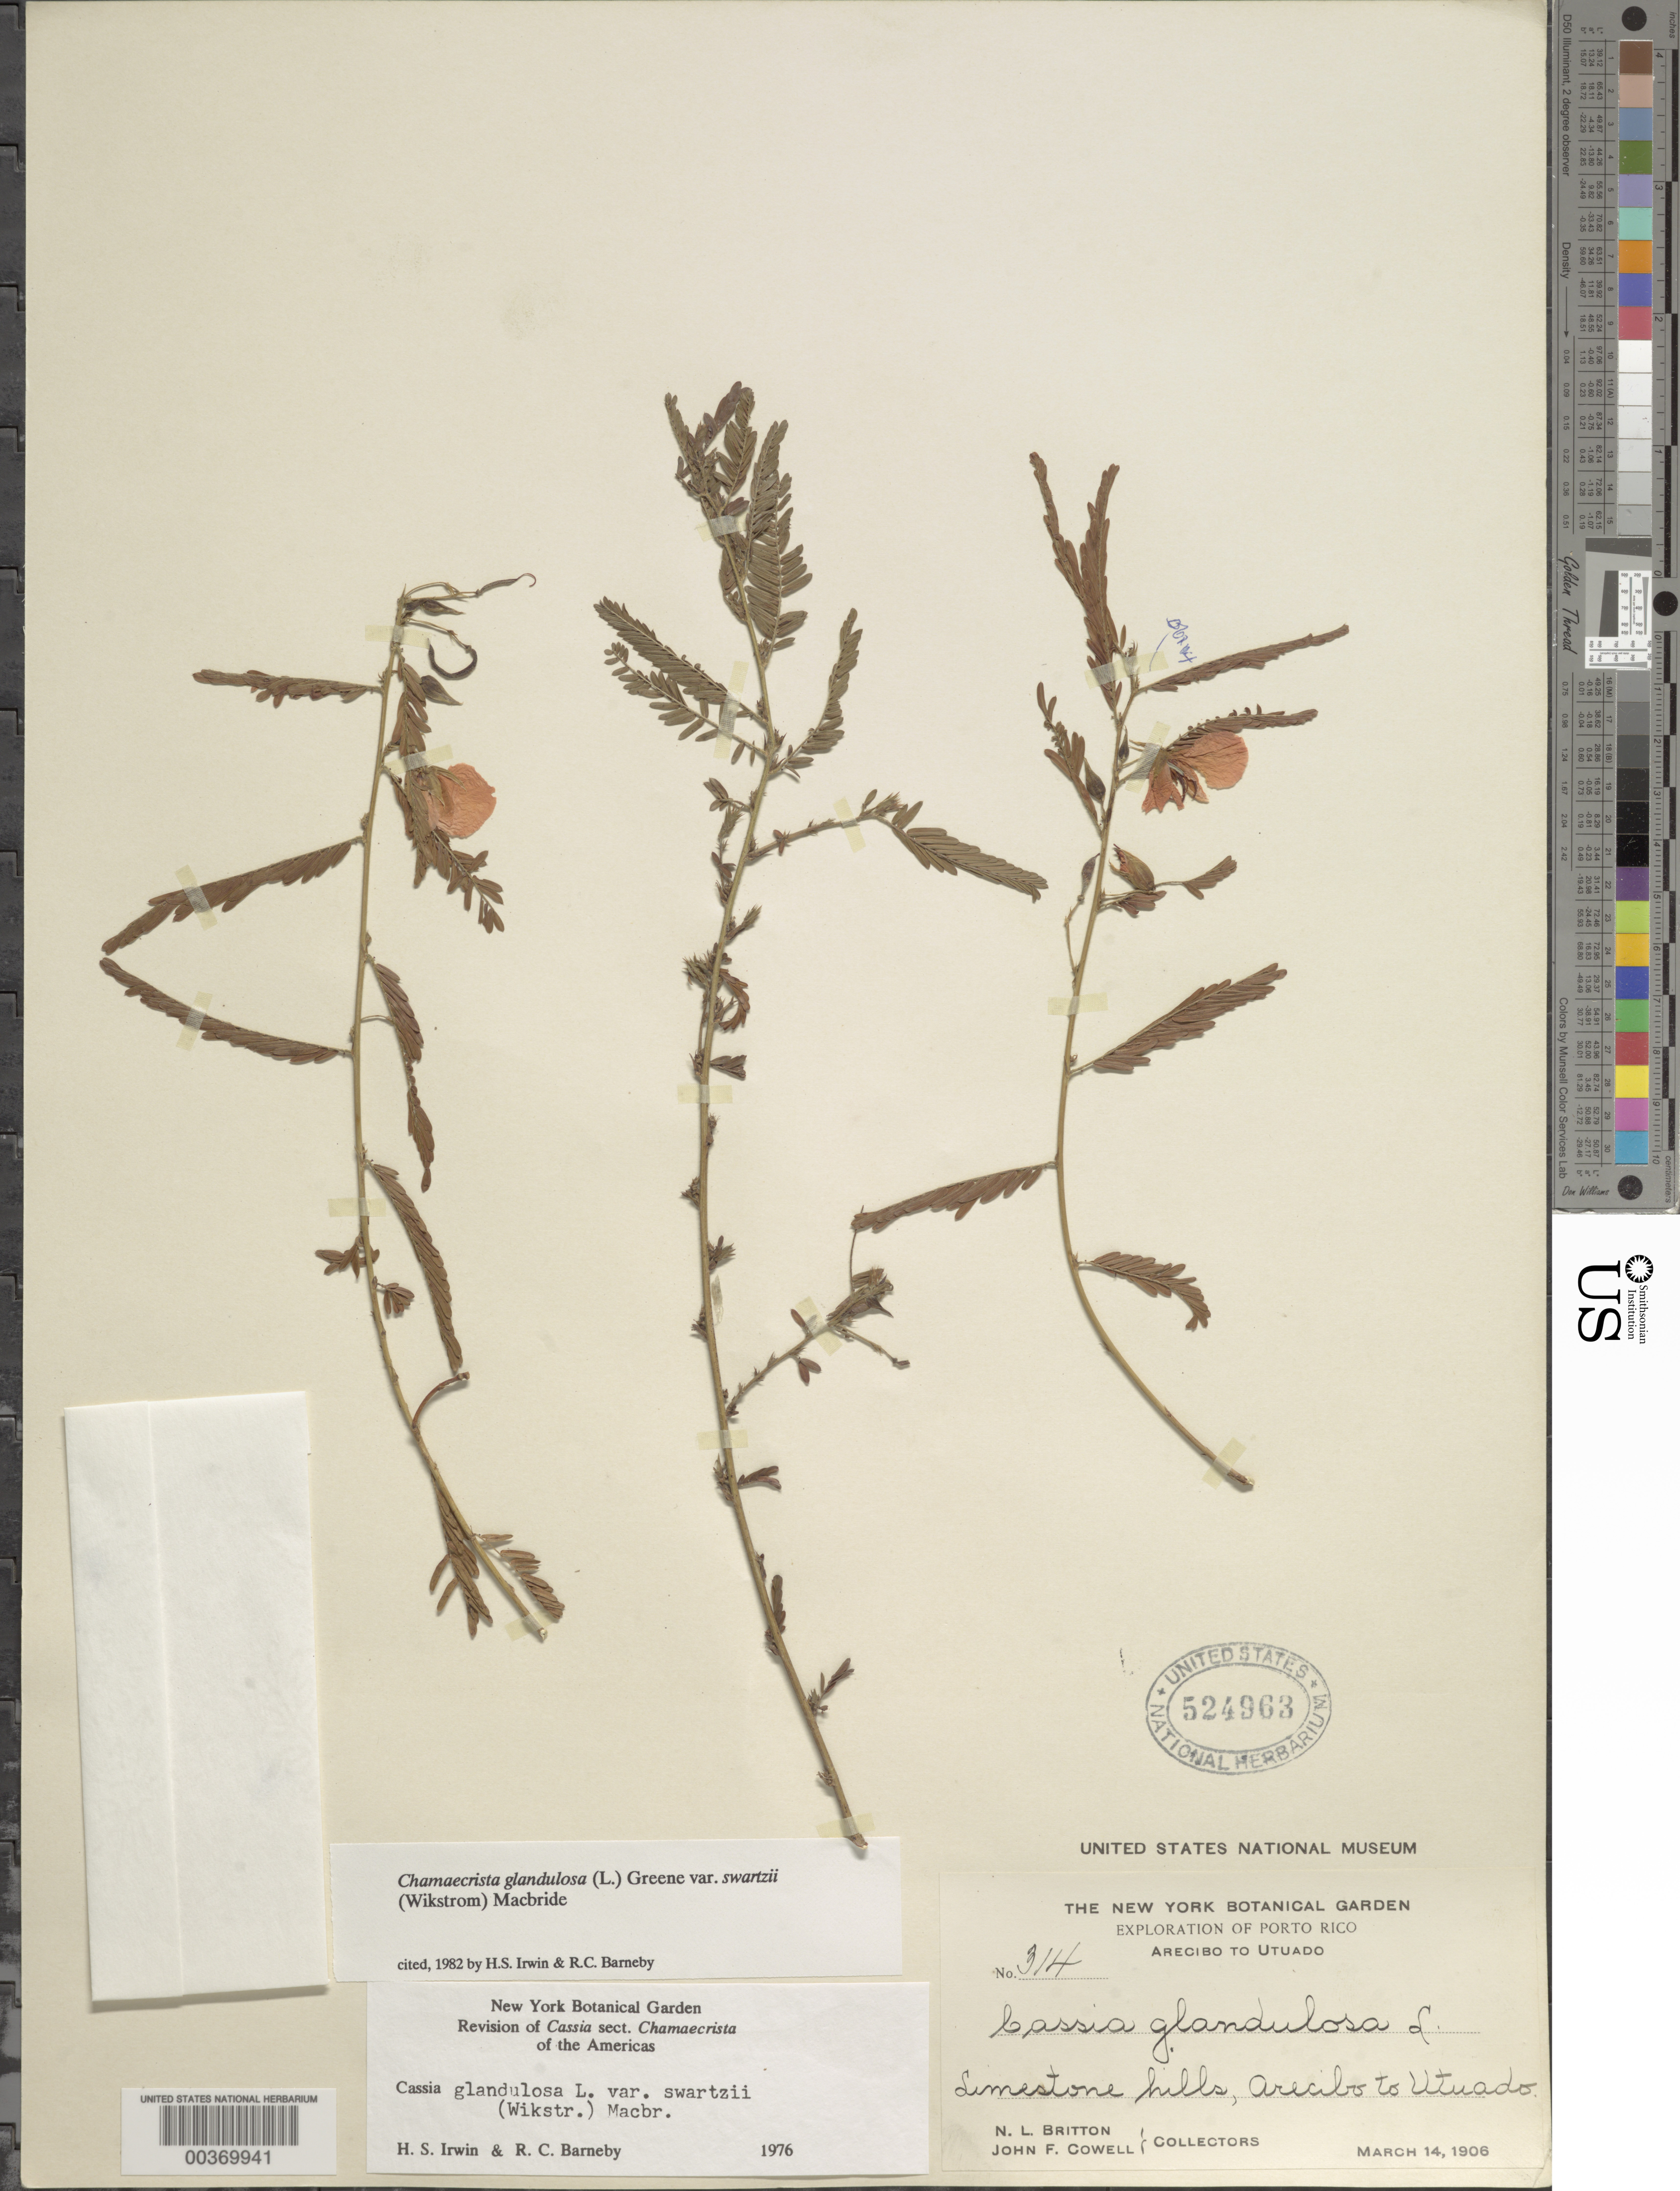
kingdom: Plantae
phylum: Tracheophyta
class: Magnoliopsida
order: Fabales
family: Fabaceae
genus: Chamaecrista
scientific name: Chamaecrista glandulosa var. swartzii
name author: (Wikstr.) H.S. Irwin & Barneby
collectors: N. Britton & J. F. Cowell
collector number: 314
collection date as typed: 14 Mar 1906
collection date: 1906-03-14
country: Puerto Rico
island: Greater Antilles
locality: Arecibo to utuado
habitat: Limestone hills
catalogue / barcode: US 524963